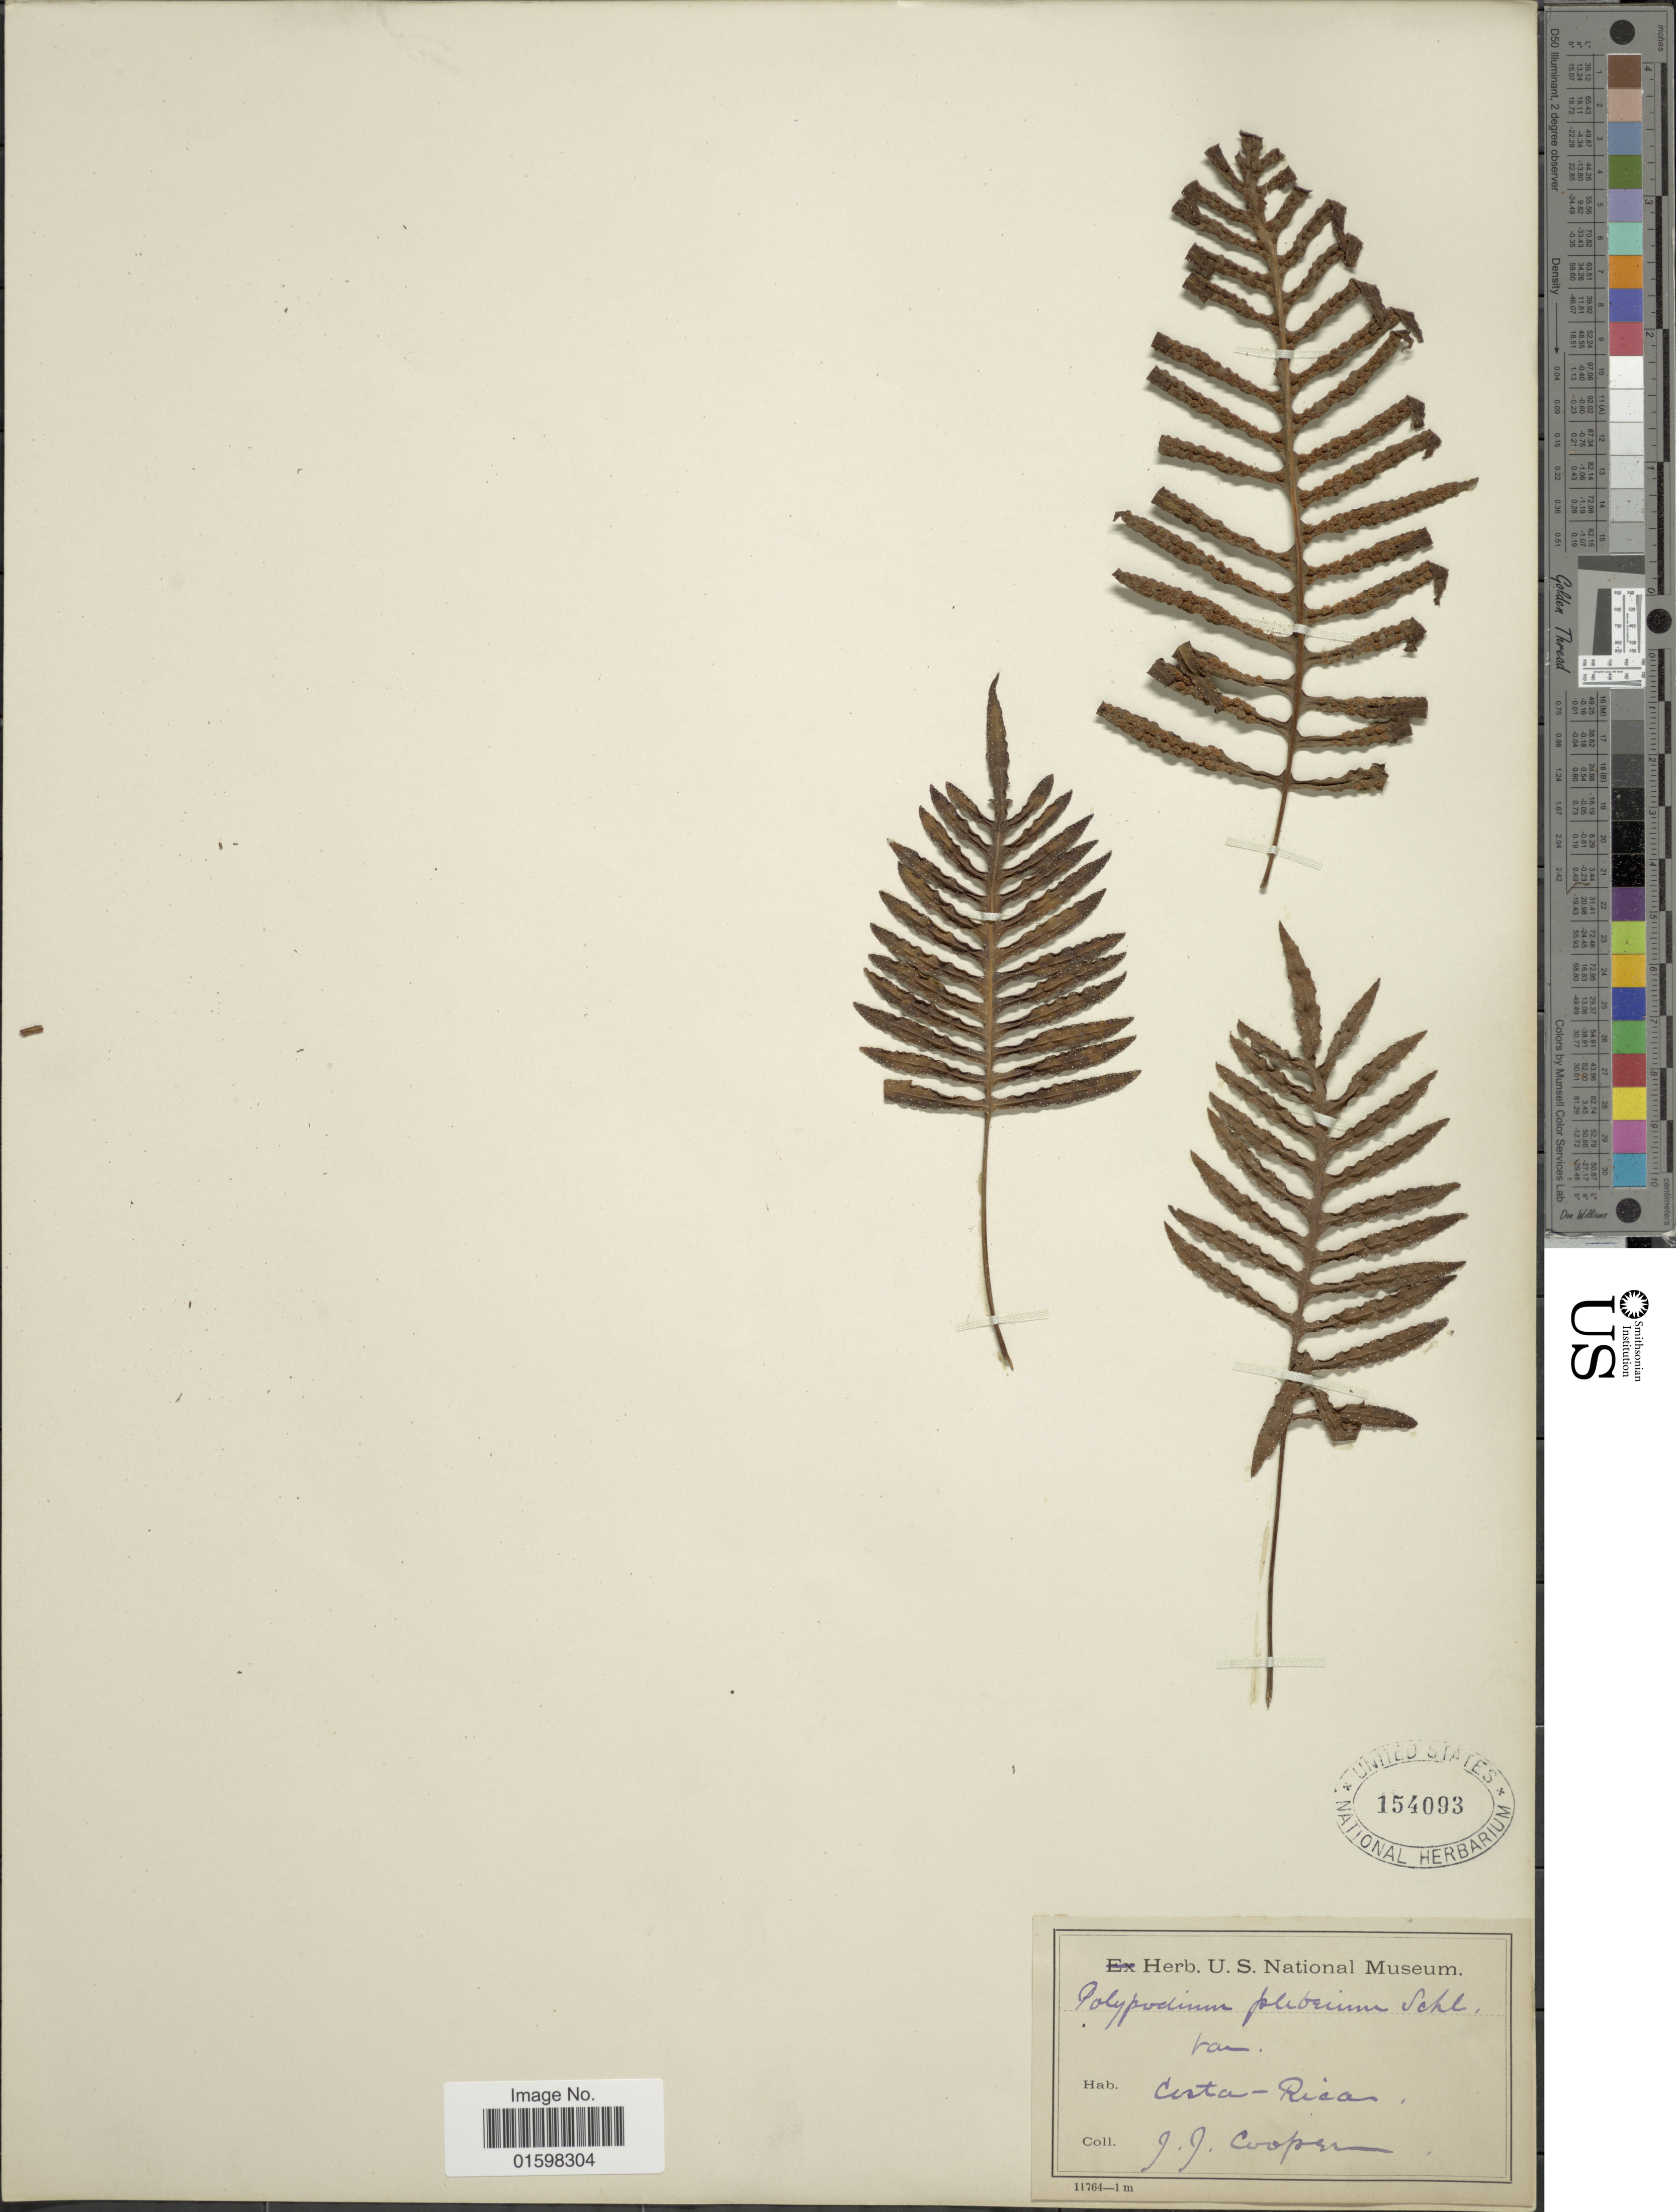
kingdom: Plantae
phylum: Tracheophyta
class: Polypodiopsida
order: Polypodiales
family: Polypodiaceae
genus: Pleopeltis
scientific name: Pleopeltis plebeia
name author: (Schltdl. ex Cham.) A.R. Sm. & Tejero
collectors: J. J. Cooper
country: Costa Rica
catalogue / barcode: US 154093